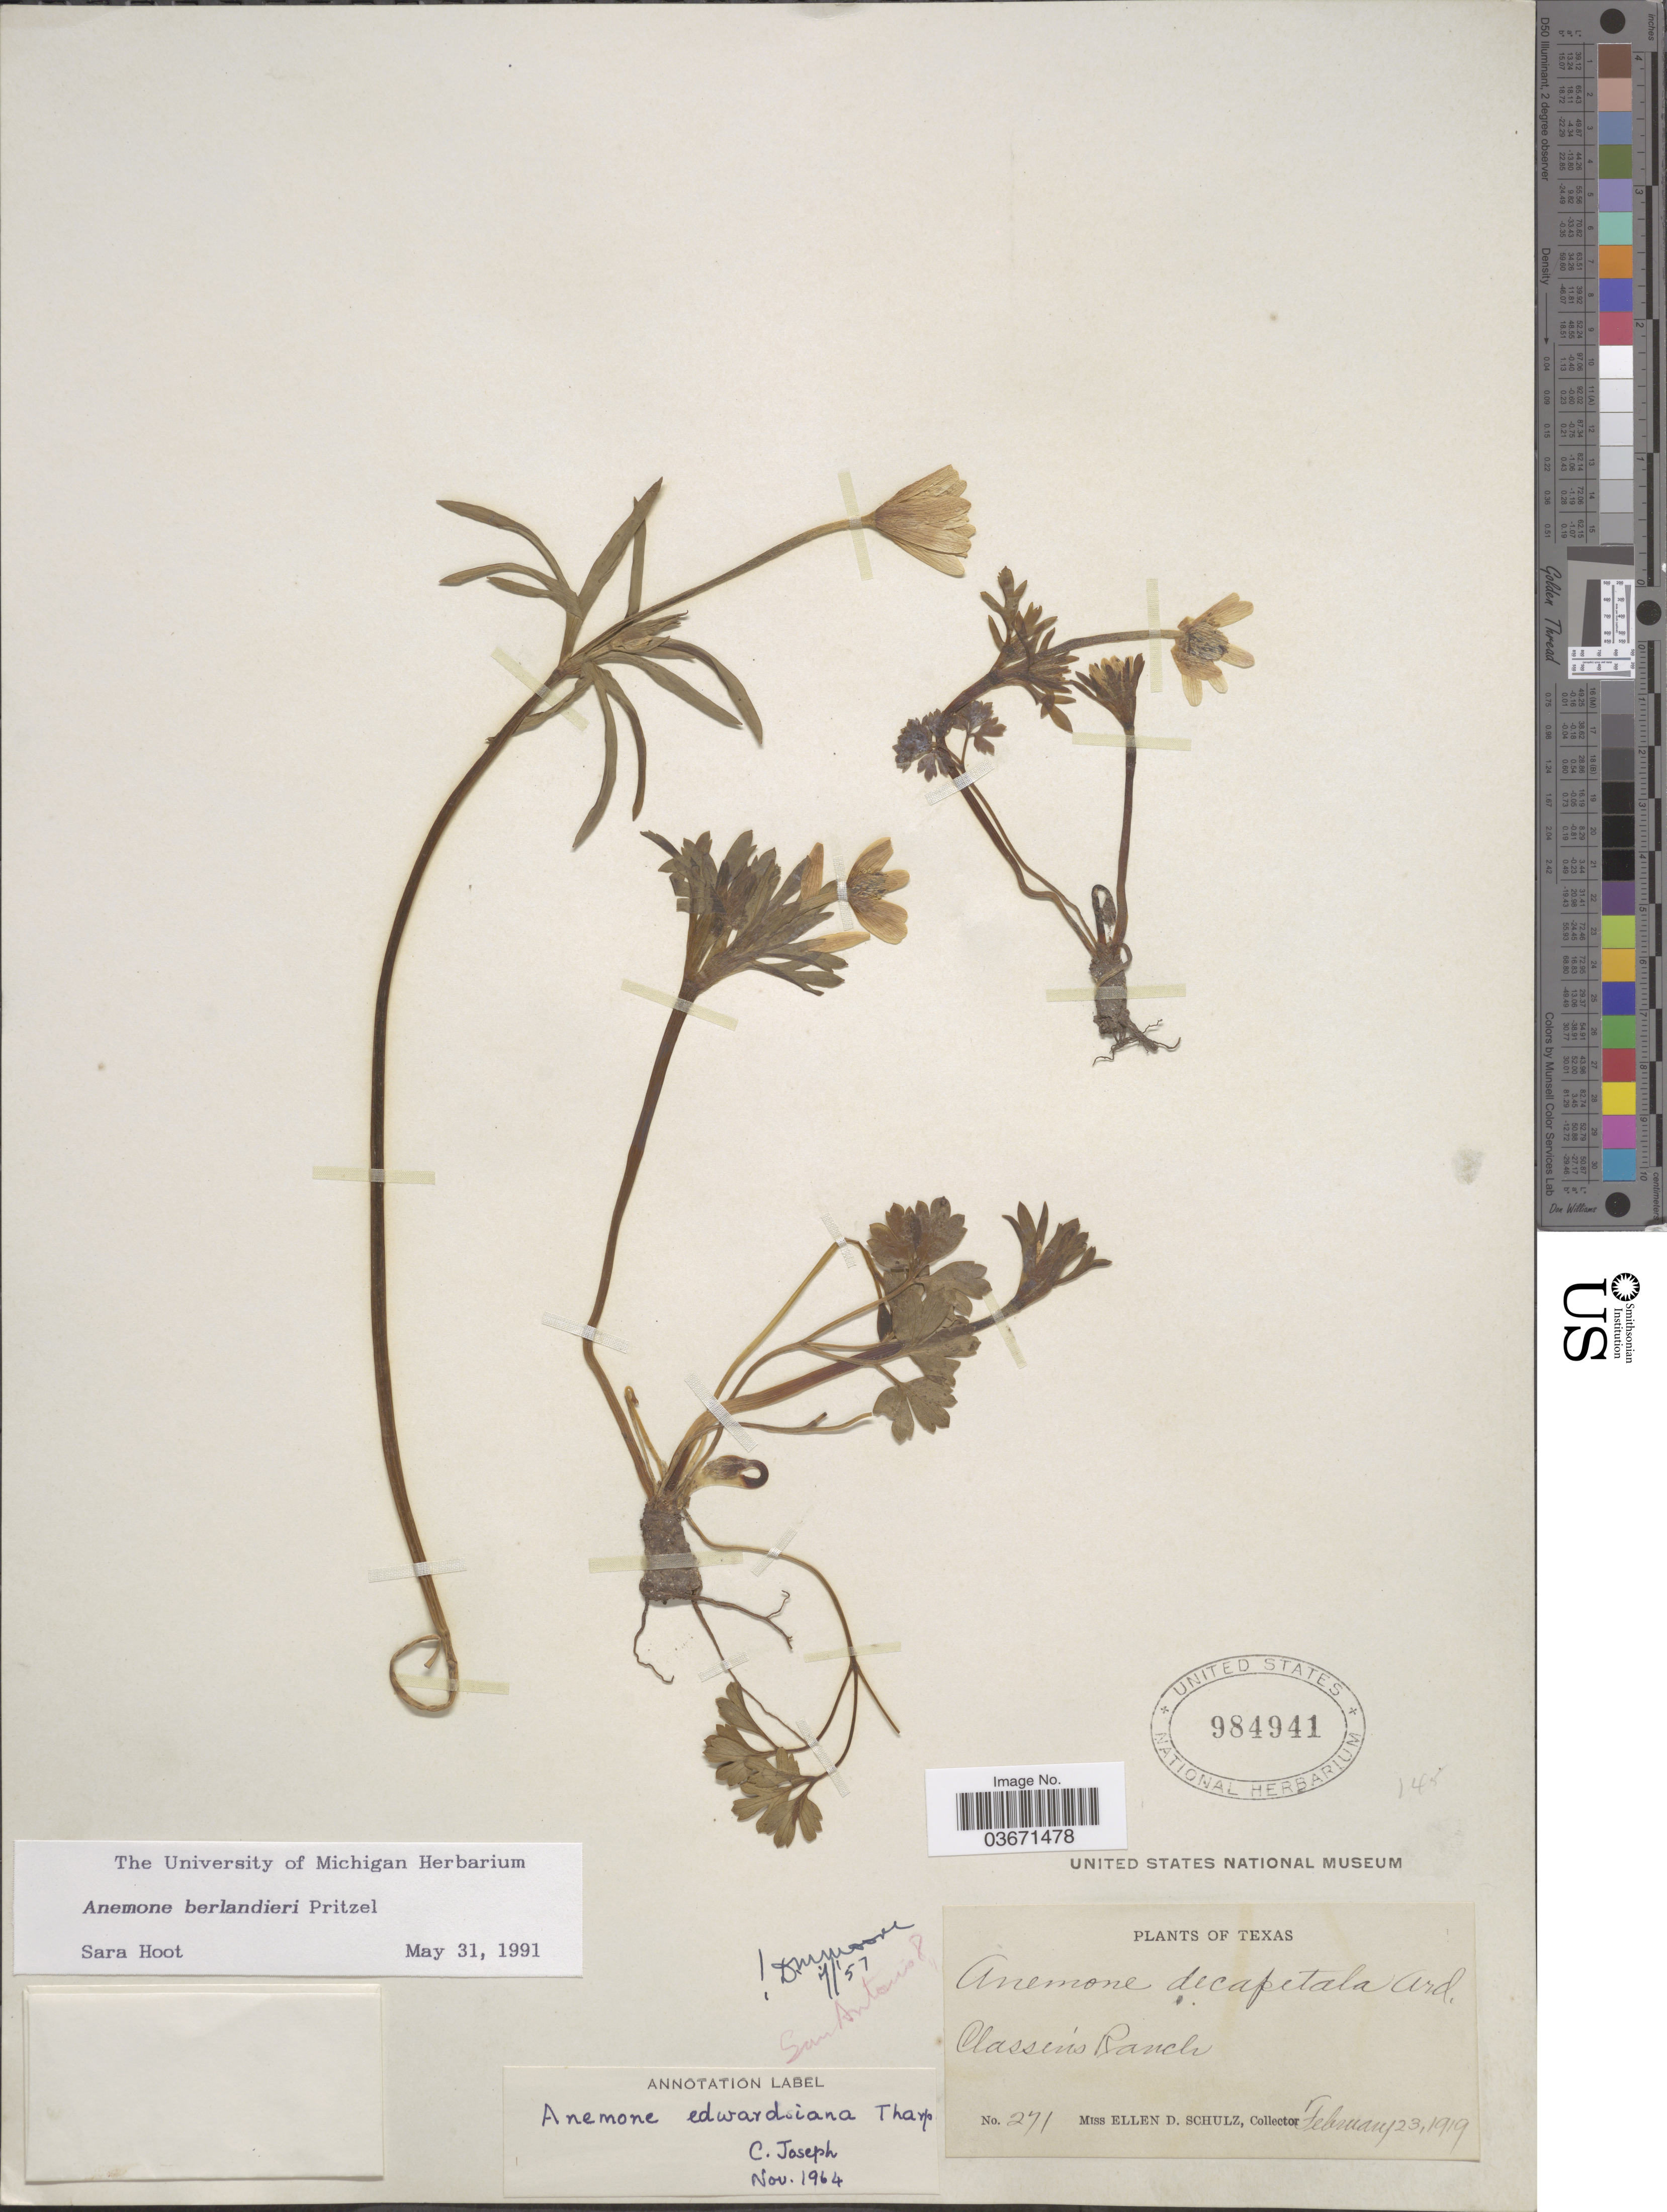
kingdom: Plantae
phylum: Tracheophyta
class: Magnoliopsida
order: Ranunculales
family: Ranunculaceae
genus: Anemone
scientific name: Anemone berlandieri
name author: E. Pritz.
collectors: E. D. Schulz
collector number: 271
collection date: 1919-02-23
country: United States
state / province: Texas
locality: Classen's Ranch. San Antonio.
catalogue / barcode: US 984941